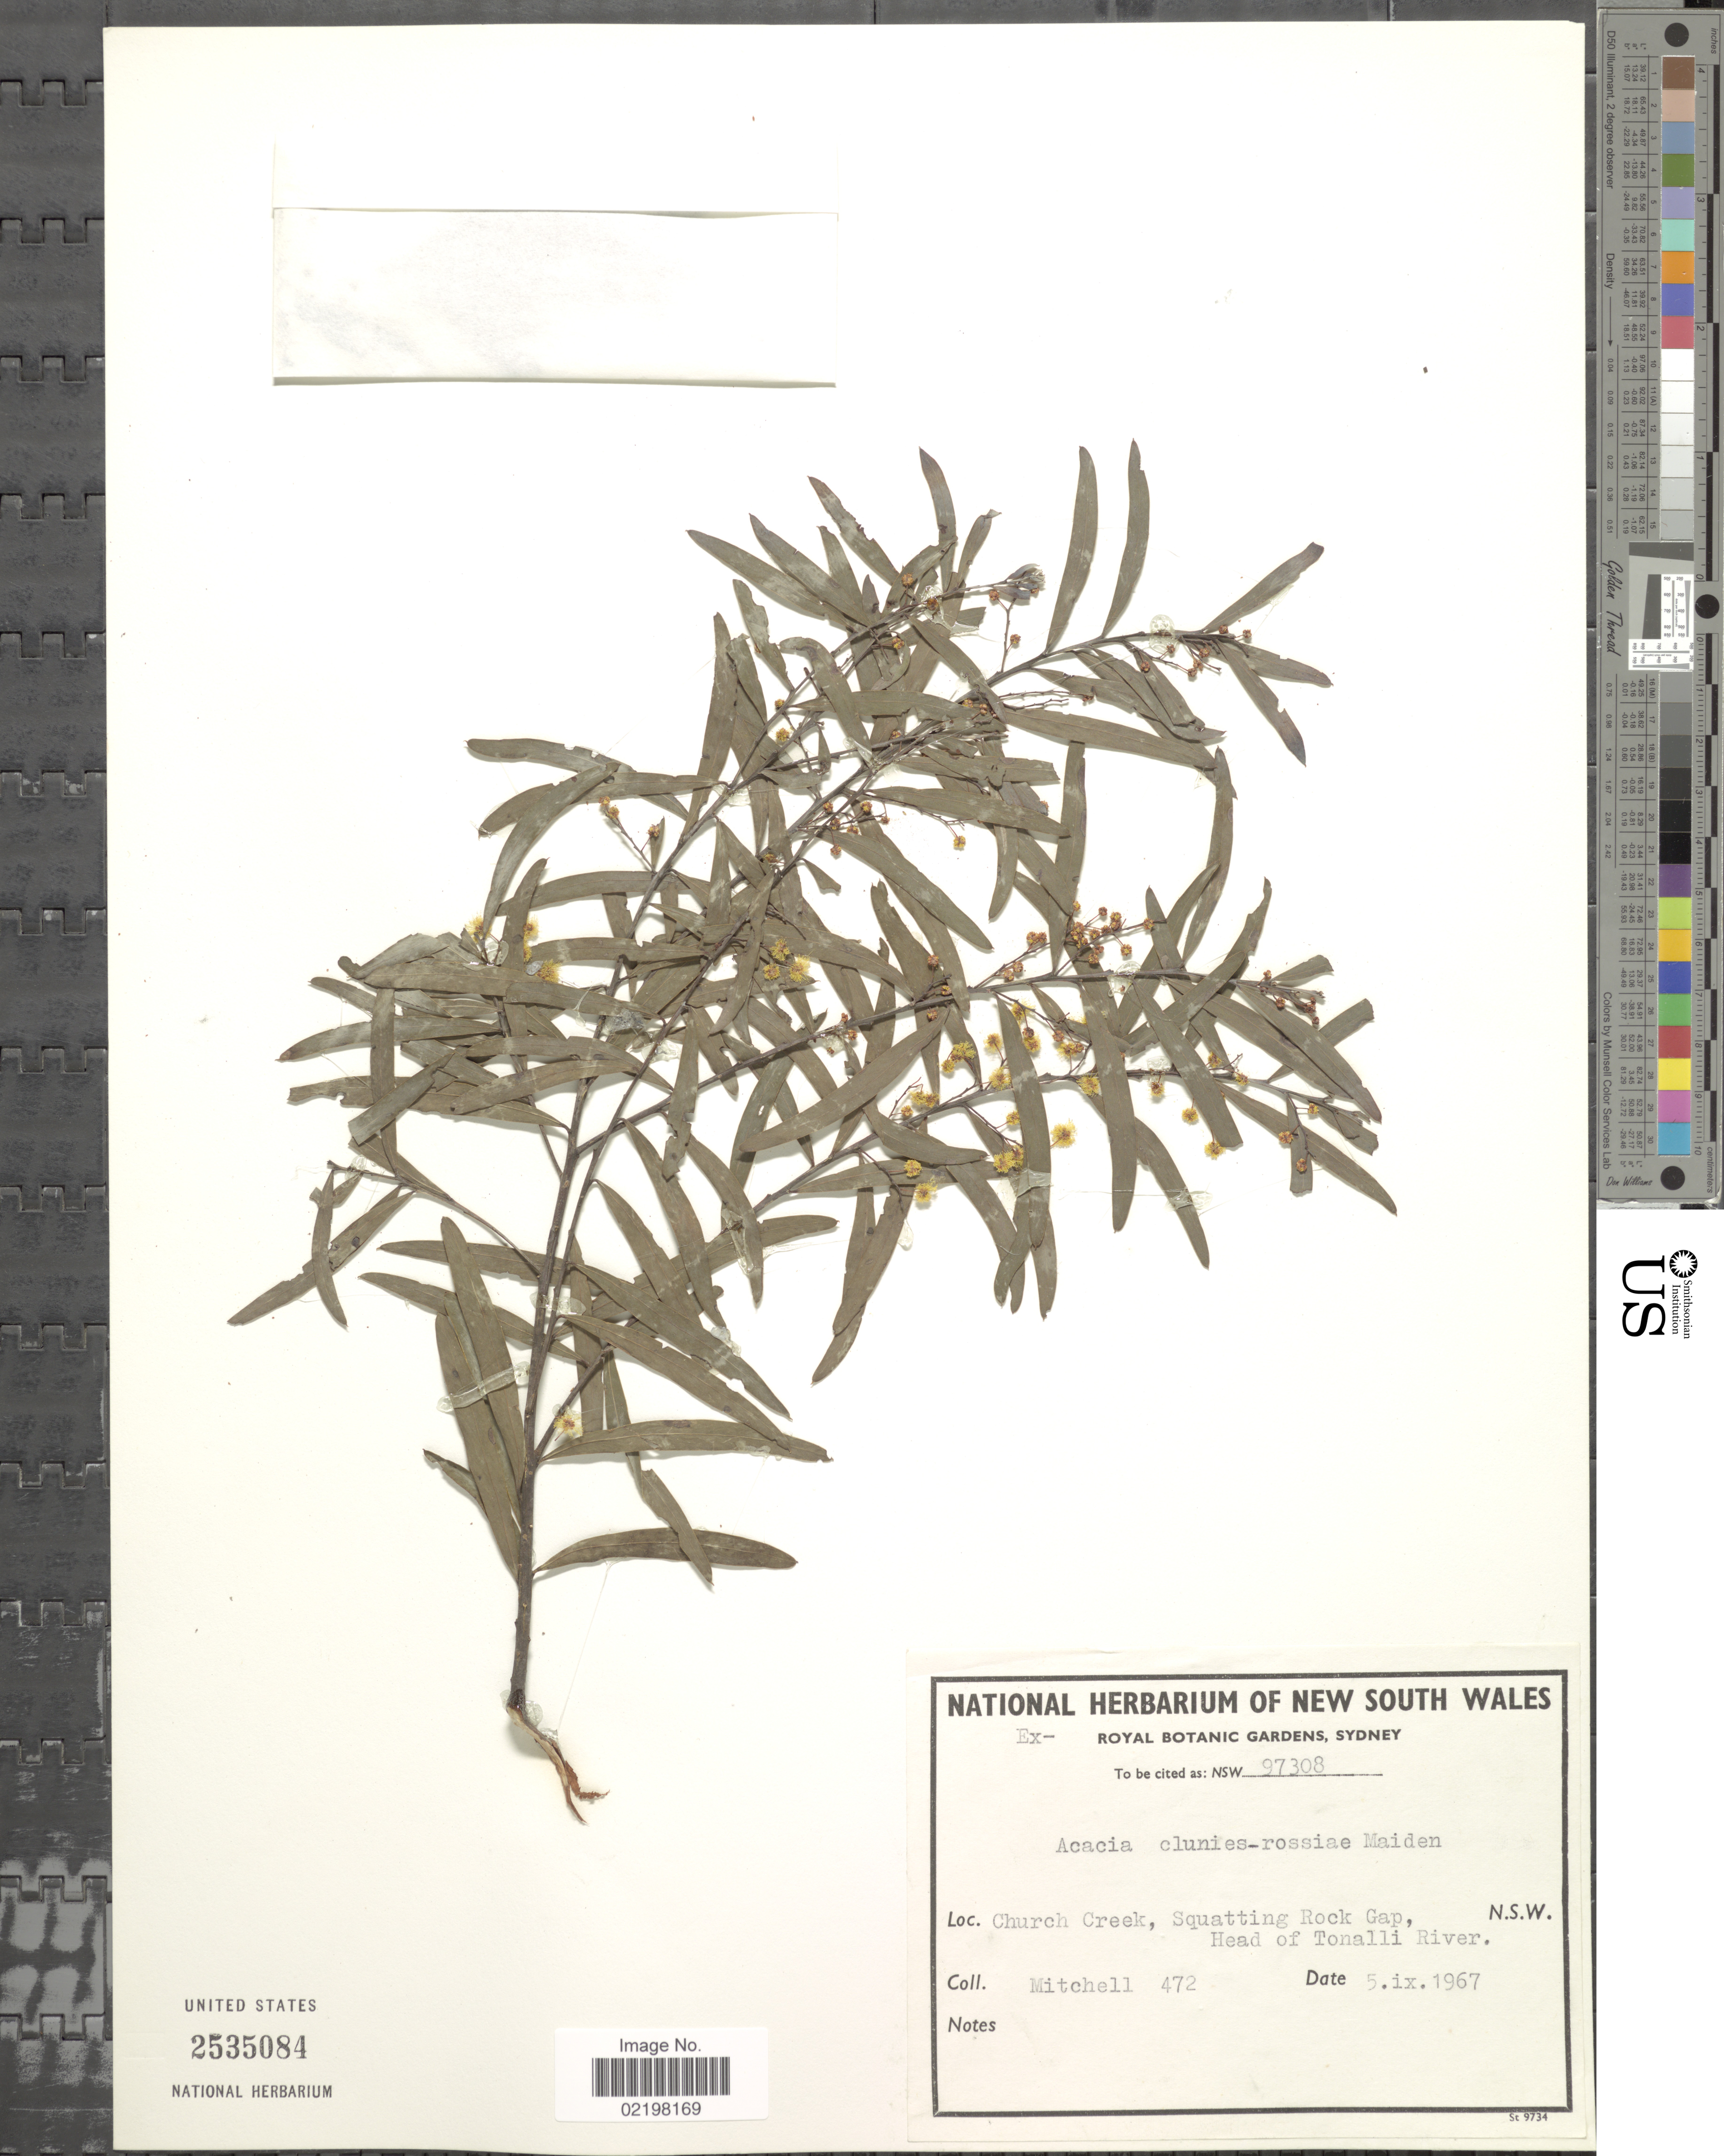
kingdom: Plantae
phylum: Tracheophyta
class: Magnoliopsida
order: Fabales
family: Fabaceae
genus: Acacia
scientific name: Acacia clunies-rossiae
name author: Maiden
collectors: -. Mitchell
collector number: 472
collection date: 1967-09-05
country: Australia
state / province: New South Wales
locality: Church Creek, Squatting Rock Gap, Head of Tonalli River, N.S.W.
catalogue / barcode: US 2535084